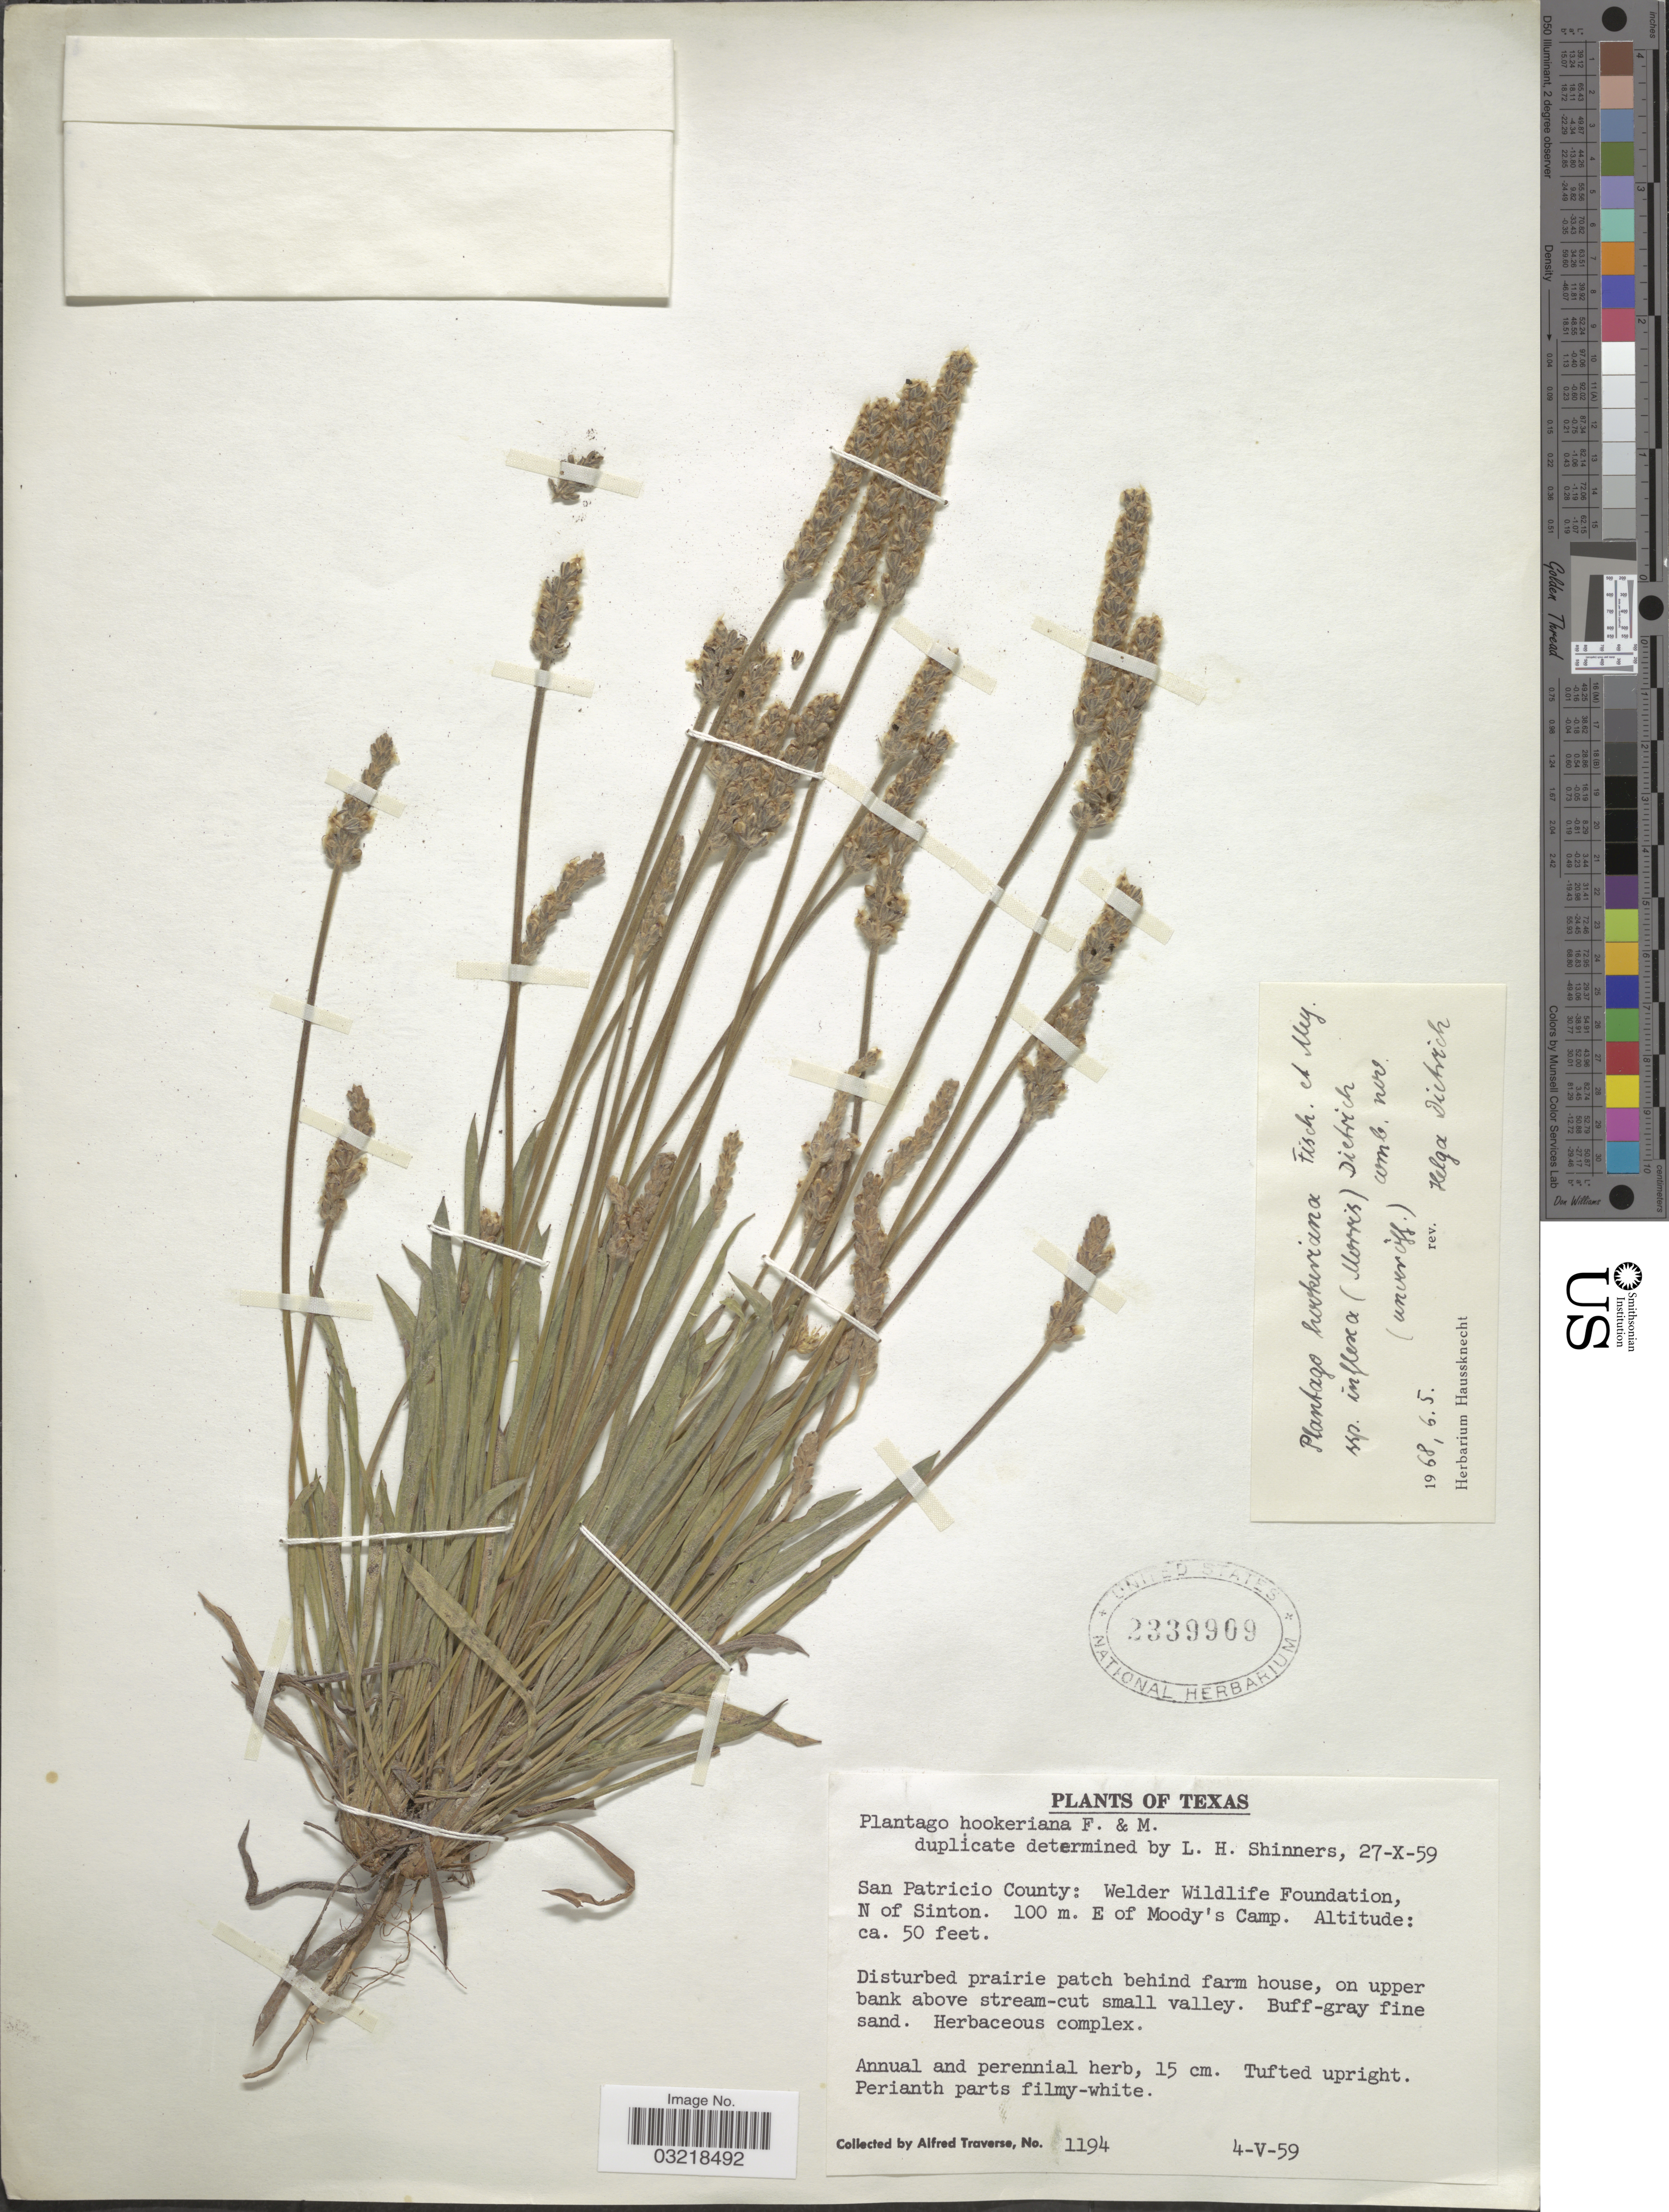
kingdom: Plantae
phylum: Tracheophyta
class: Magnoliopsida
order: Lamiales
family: Plantaginaceae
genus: Plantago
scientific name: Plantago hookeriana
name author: Fisch. & C.A. Mey.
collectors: A. Traverse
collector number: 1194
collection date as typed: Transcribed d/m/y: 4/5/59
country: United States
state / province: Texas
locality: San Patricio County: Welder Wildlife Foundation, N of Sinton. 100 m. E of Moody's Camp.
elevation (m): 15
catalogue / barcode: US 2339909